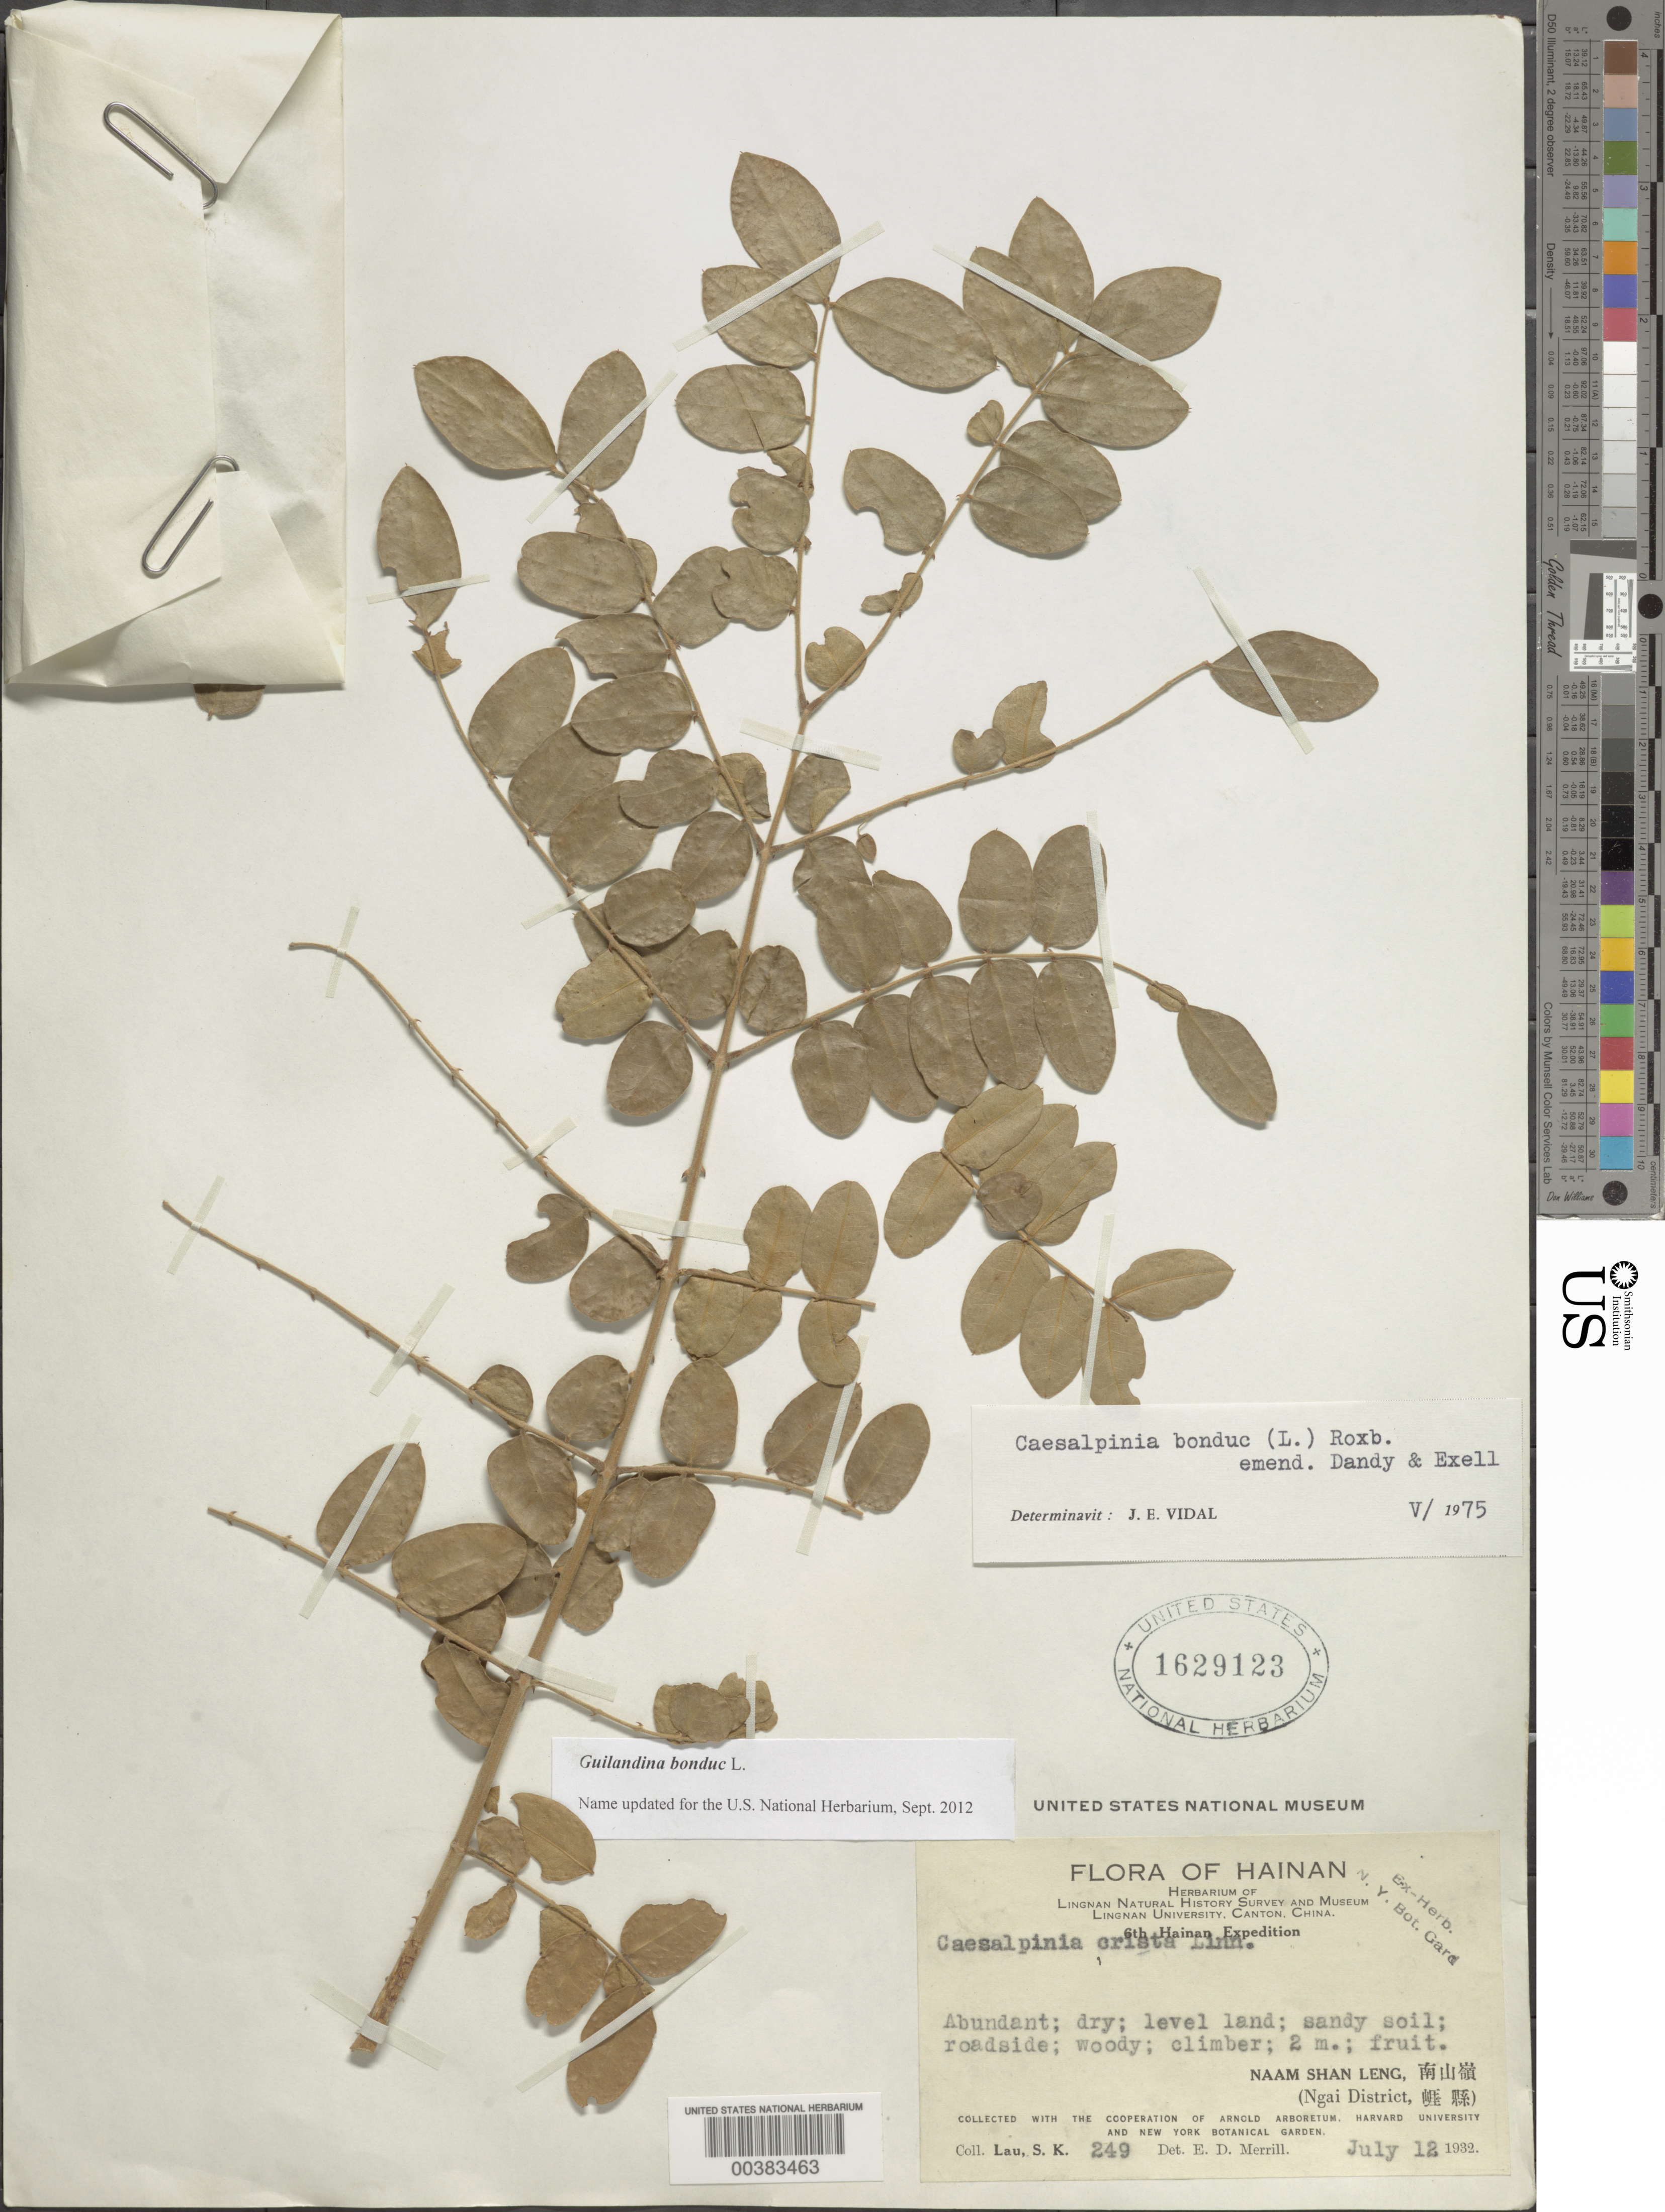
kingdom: Plantae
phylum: Tracheophyta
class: Magnoliopsida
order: Fabales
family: Fabaceae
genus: Guilandina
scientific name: Guilandina bonduc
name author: L.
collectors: S. K. Lau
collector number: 249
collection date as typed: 12 Jul 1932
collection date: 1932-07-12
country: China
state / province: Hainan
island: Hainan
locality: Naam shan leng, ngai dist.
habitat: Roadside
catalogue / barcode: US 1629123